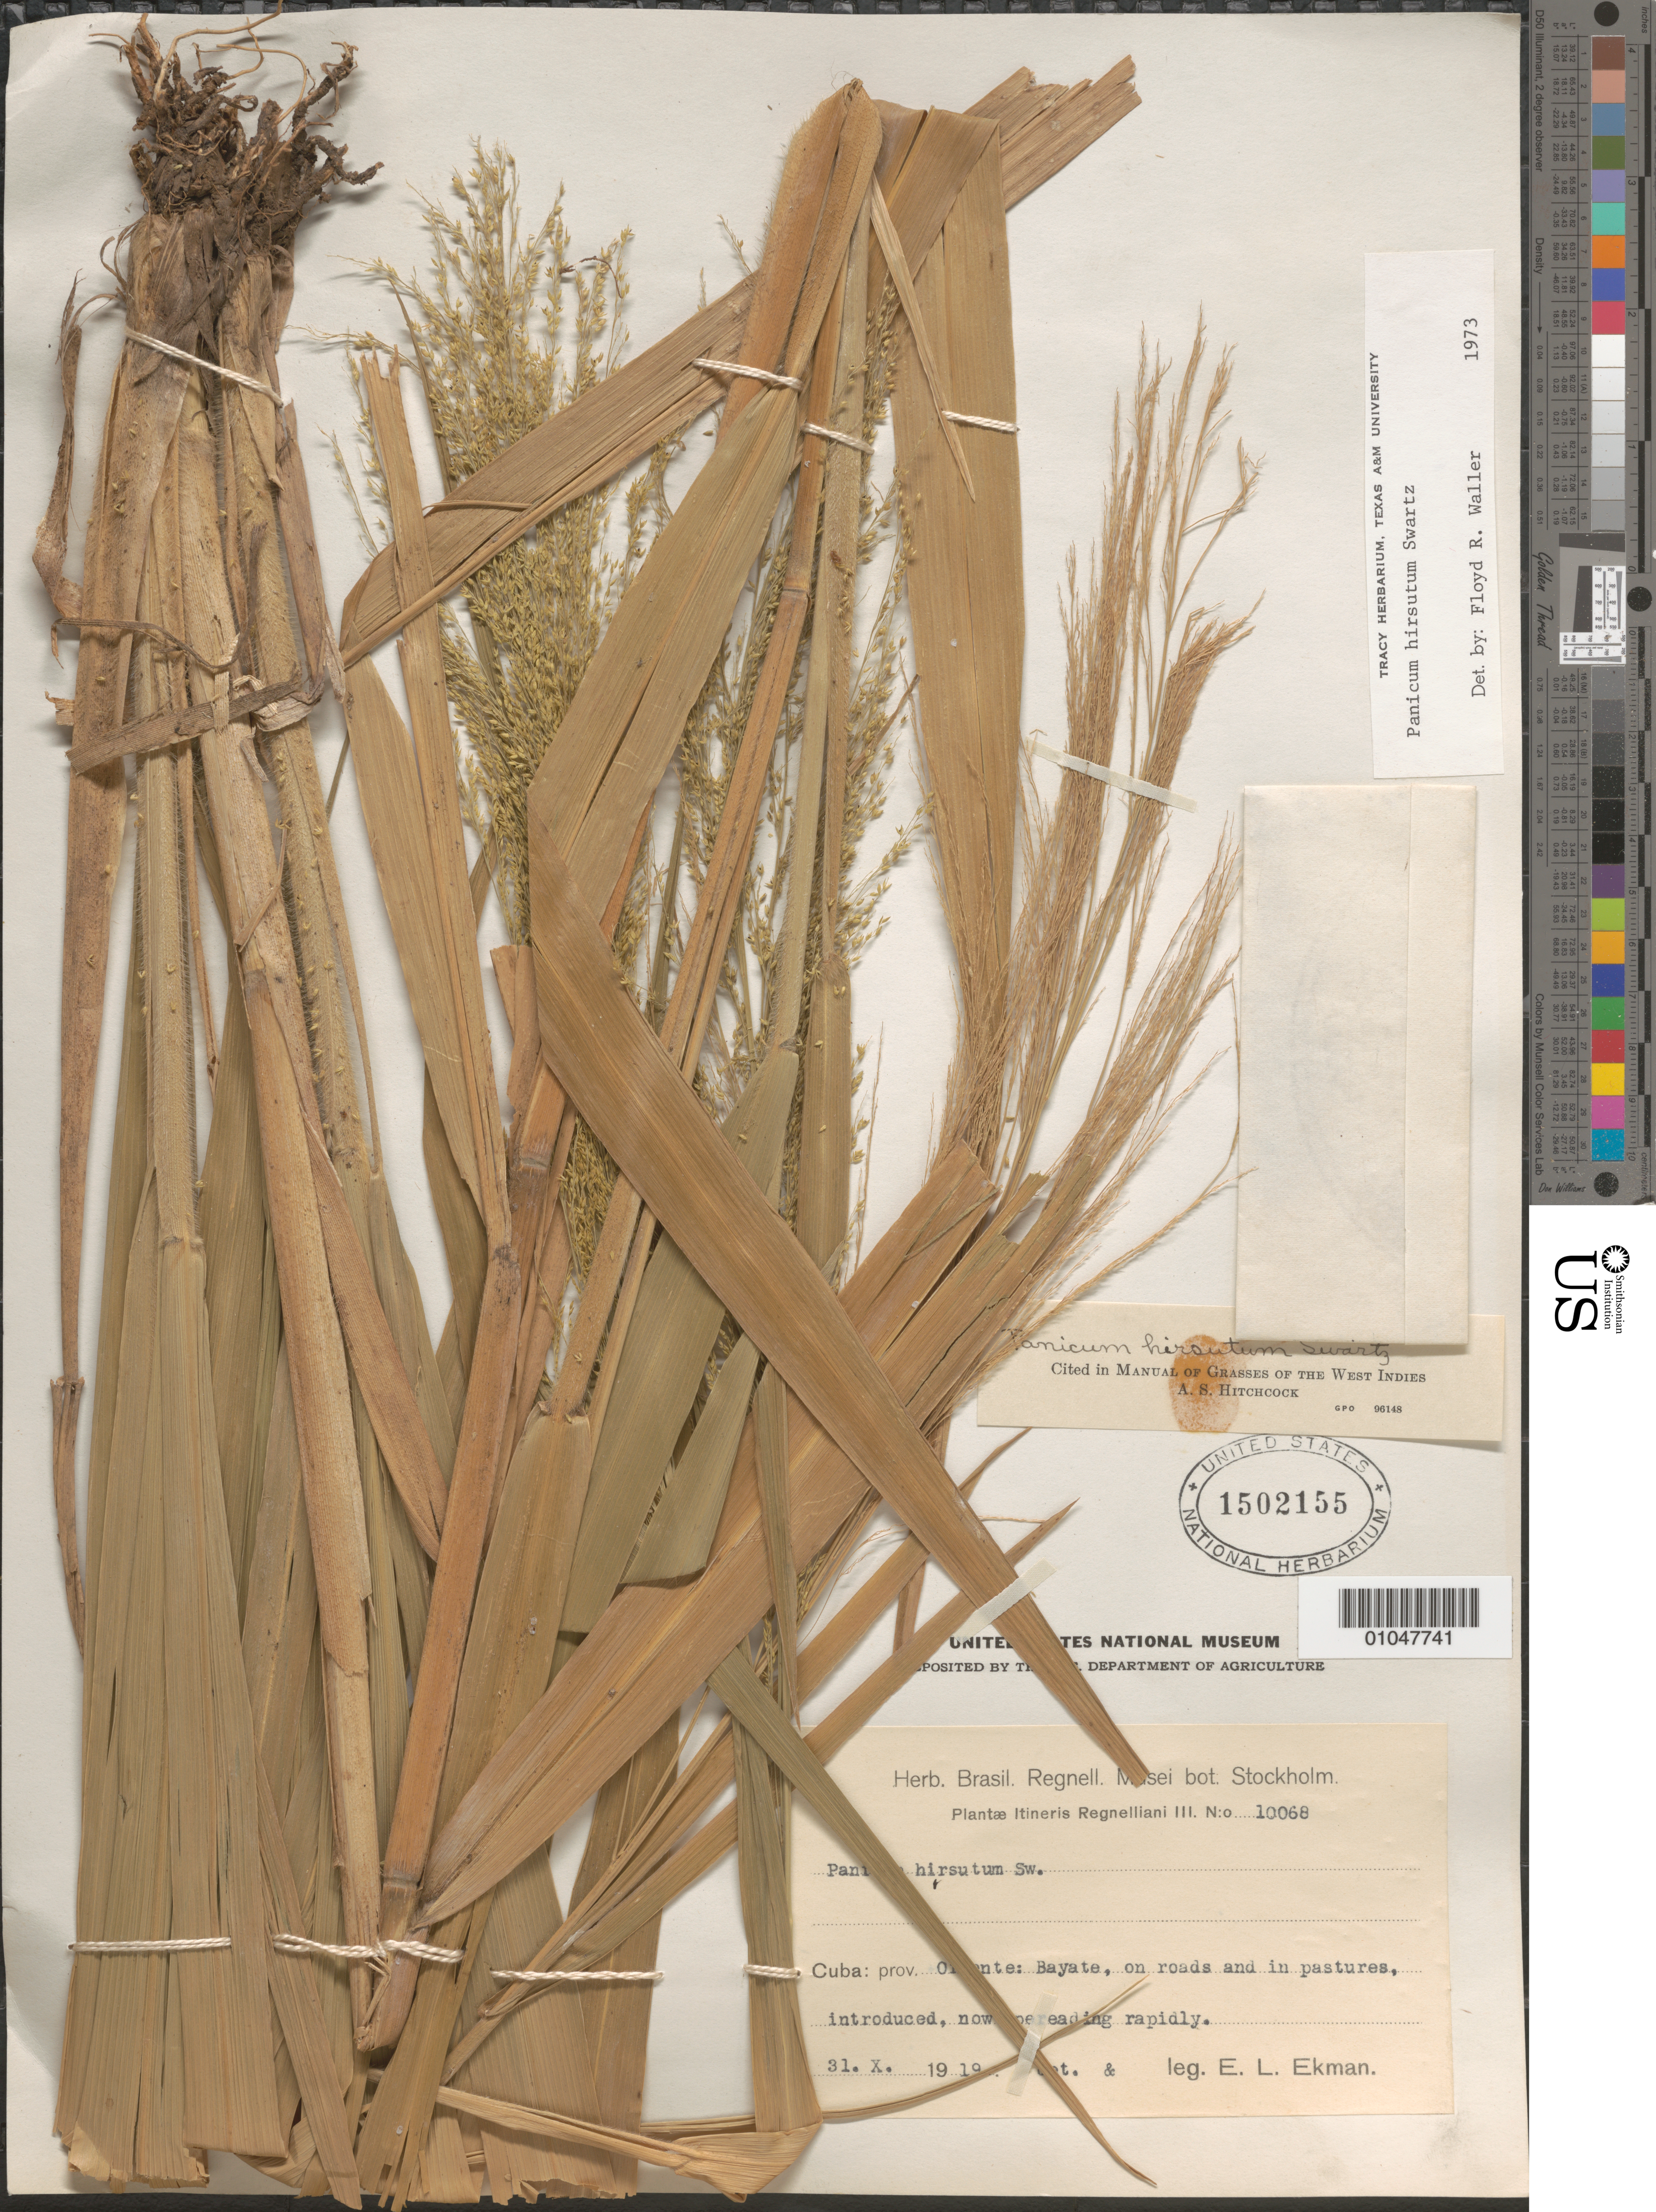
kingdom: Plantae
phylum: Tracheophyta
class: Liliopsida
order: Poales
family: Poaceae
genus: Panicum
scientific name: Panicum hirsutum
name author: Sw.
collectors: E. L. Ekman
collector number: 10068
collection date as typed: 31 Oct 1919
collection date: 1919-10-31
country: Cuba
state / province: Oriente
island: Cuba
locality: Bayate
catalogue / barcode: US 1502155